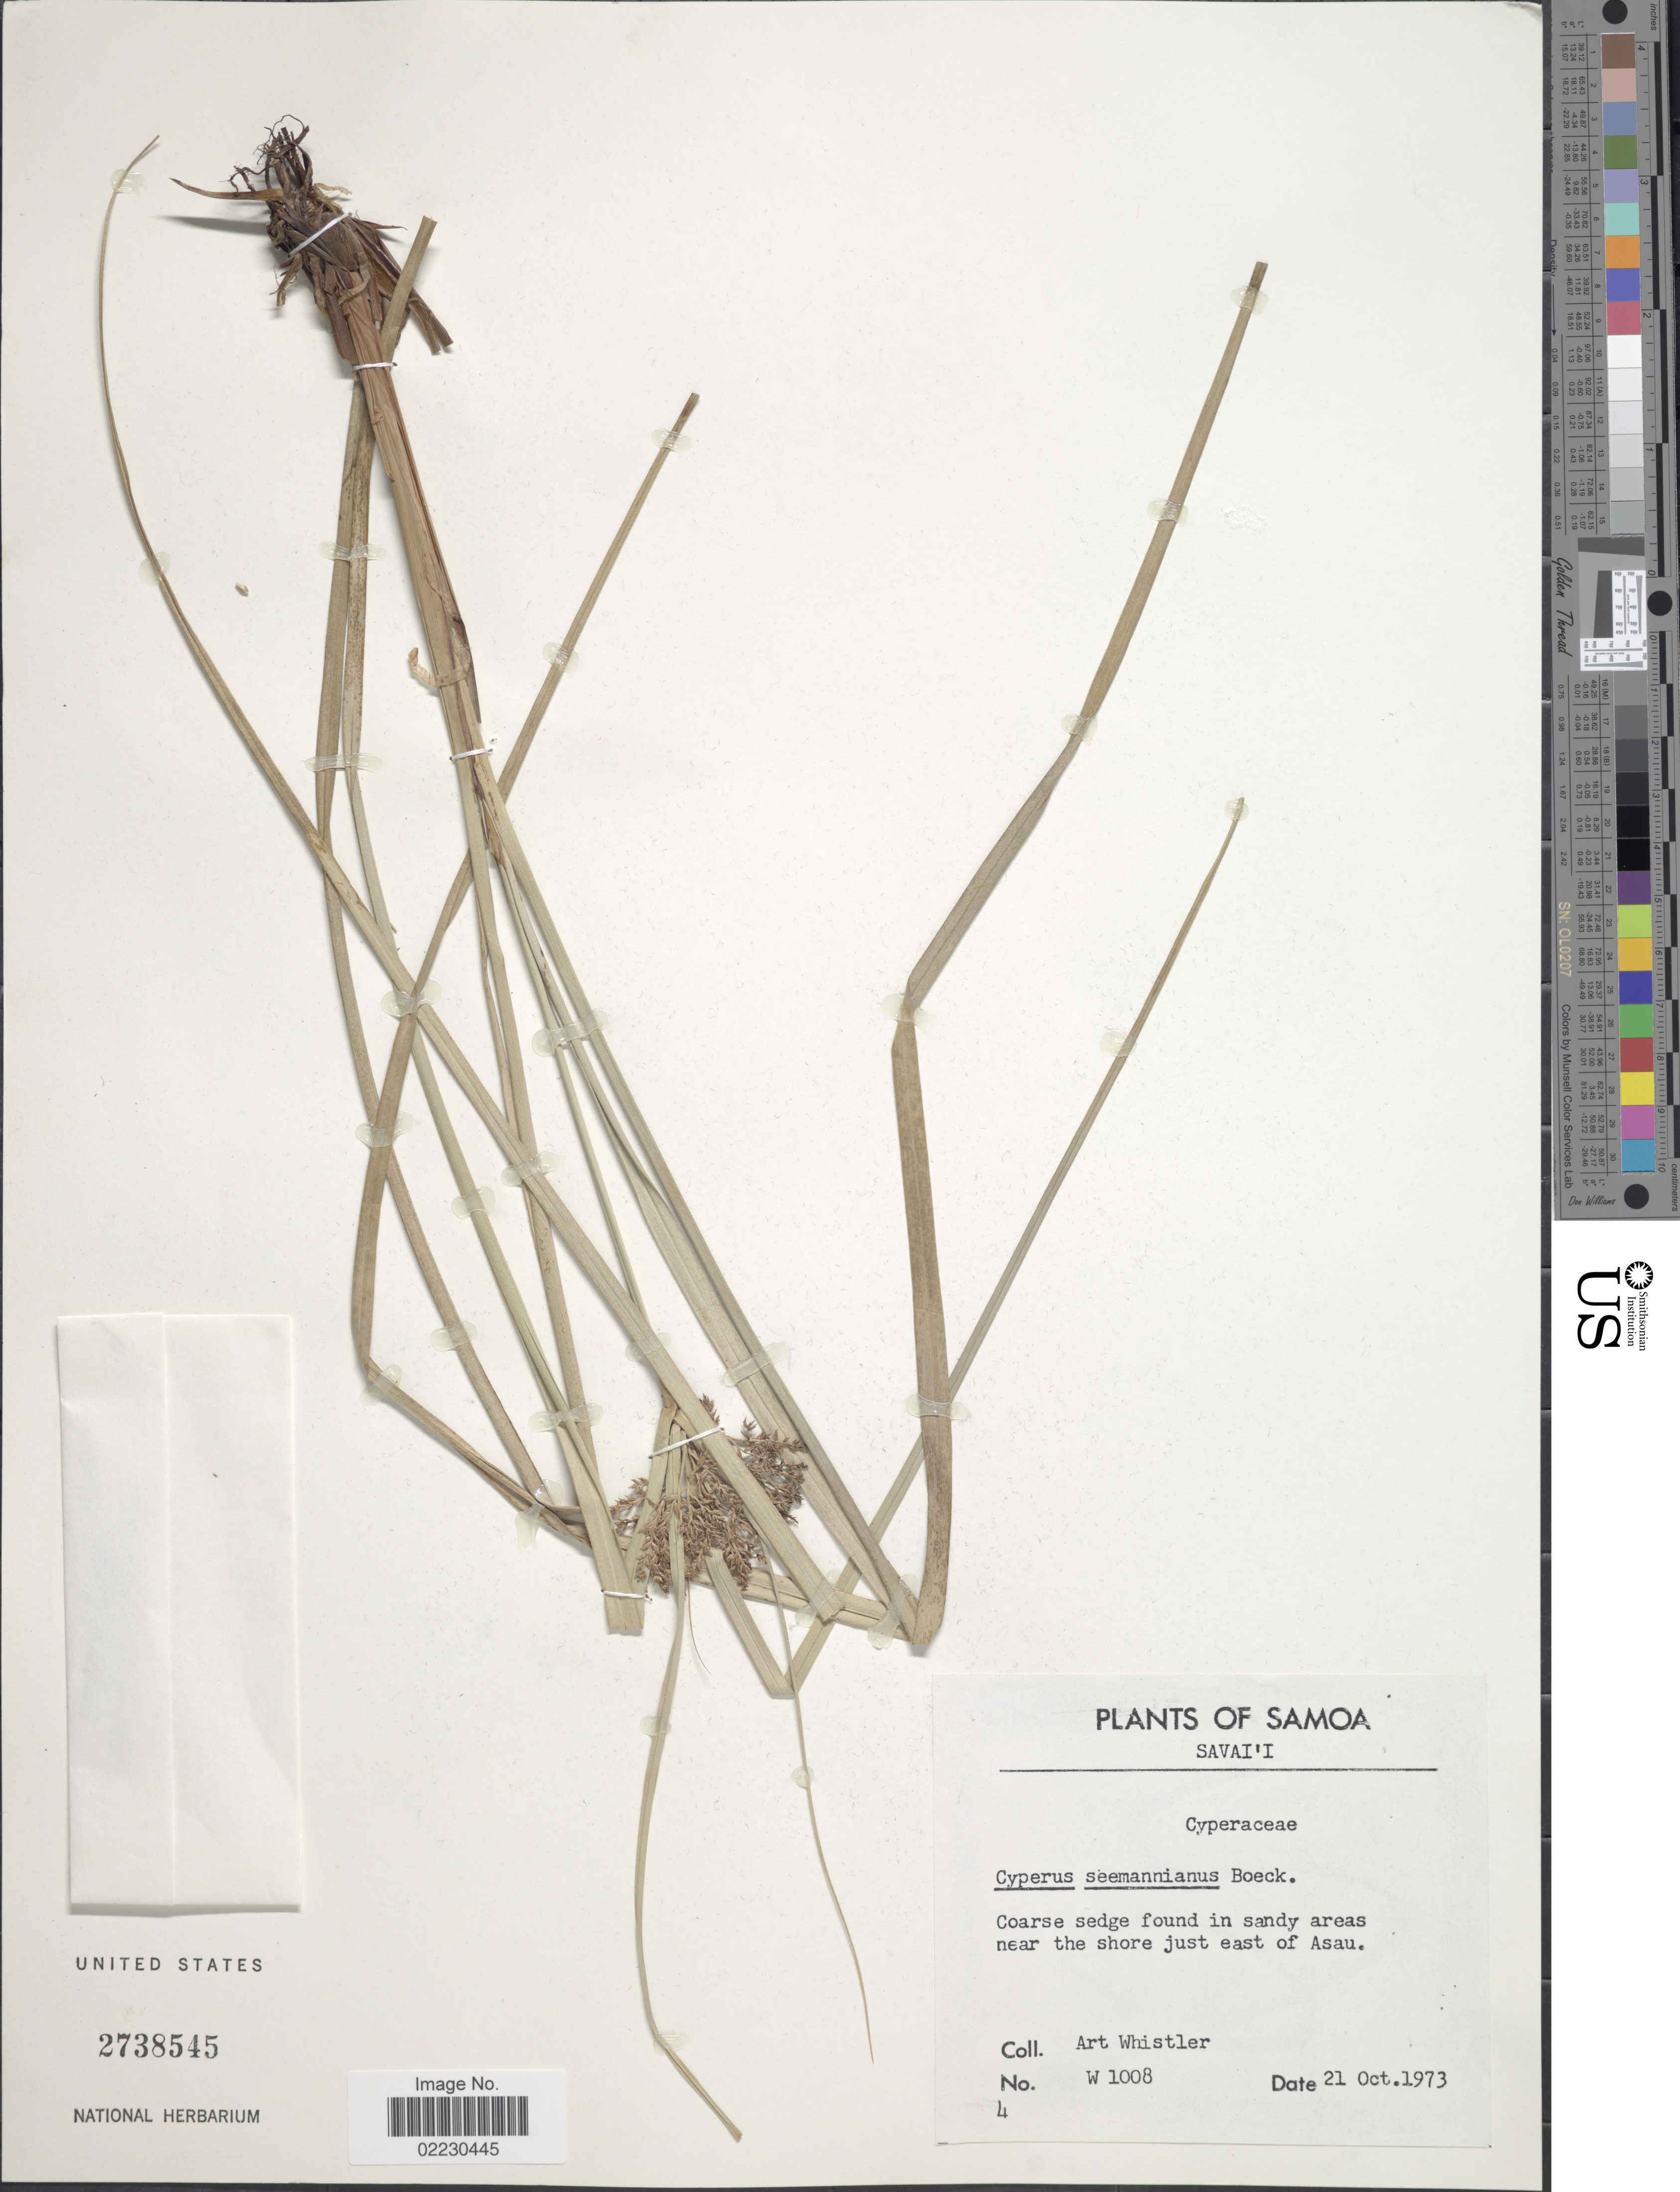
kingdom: Plantae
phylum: Tracheophyta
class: Liliopsida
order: Poales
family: Cyperaceae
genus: Cyperus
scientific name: Cyperus seemannianus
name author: Boeckeler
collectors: A. Whistler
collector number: W 1008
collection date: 1973-10-21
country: Samoa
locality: Samoa, Savai'i, near the shore just east of Asau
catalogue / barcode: US 2738545